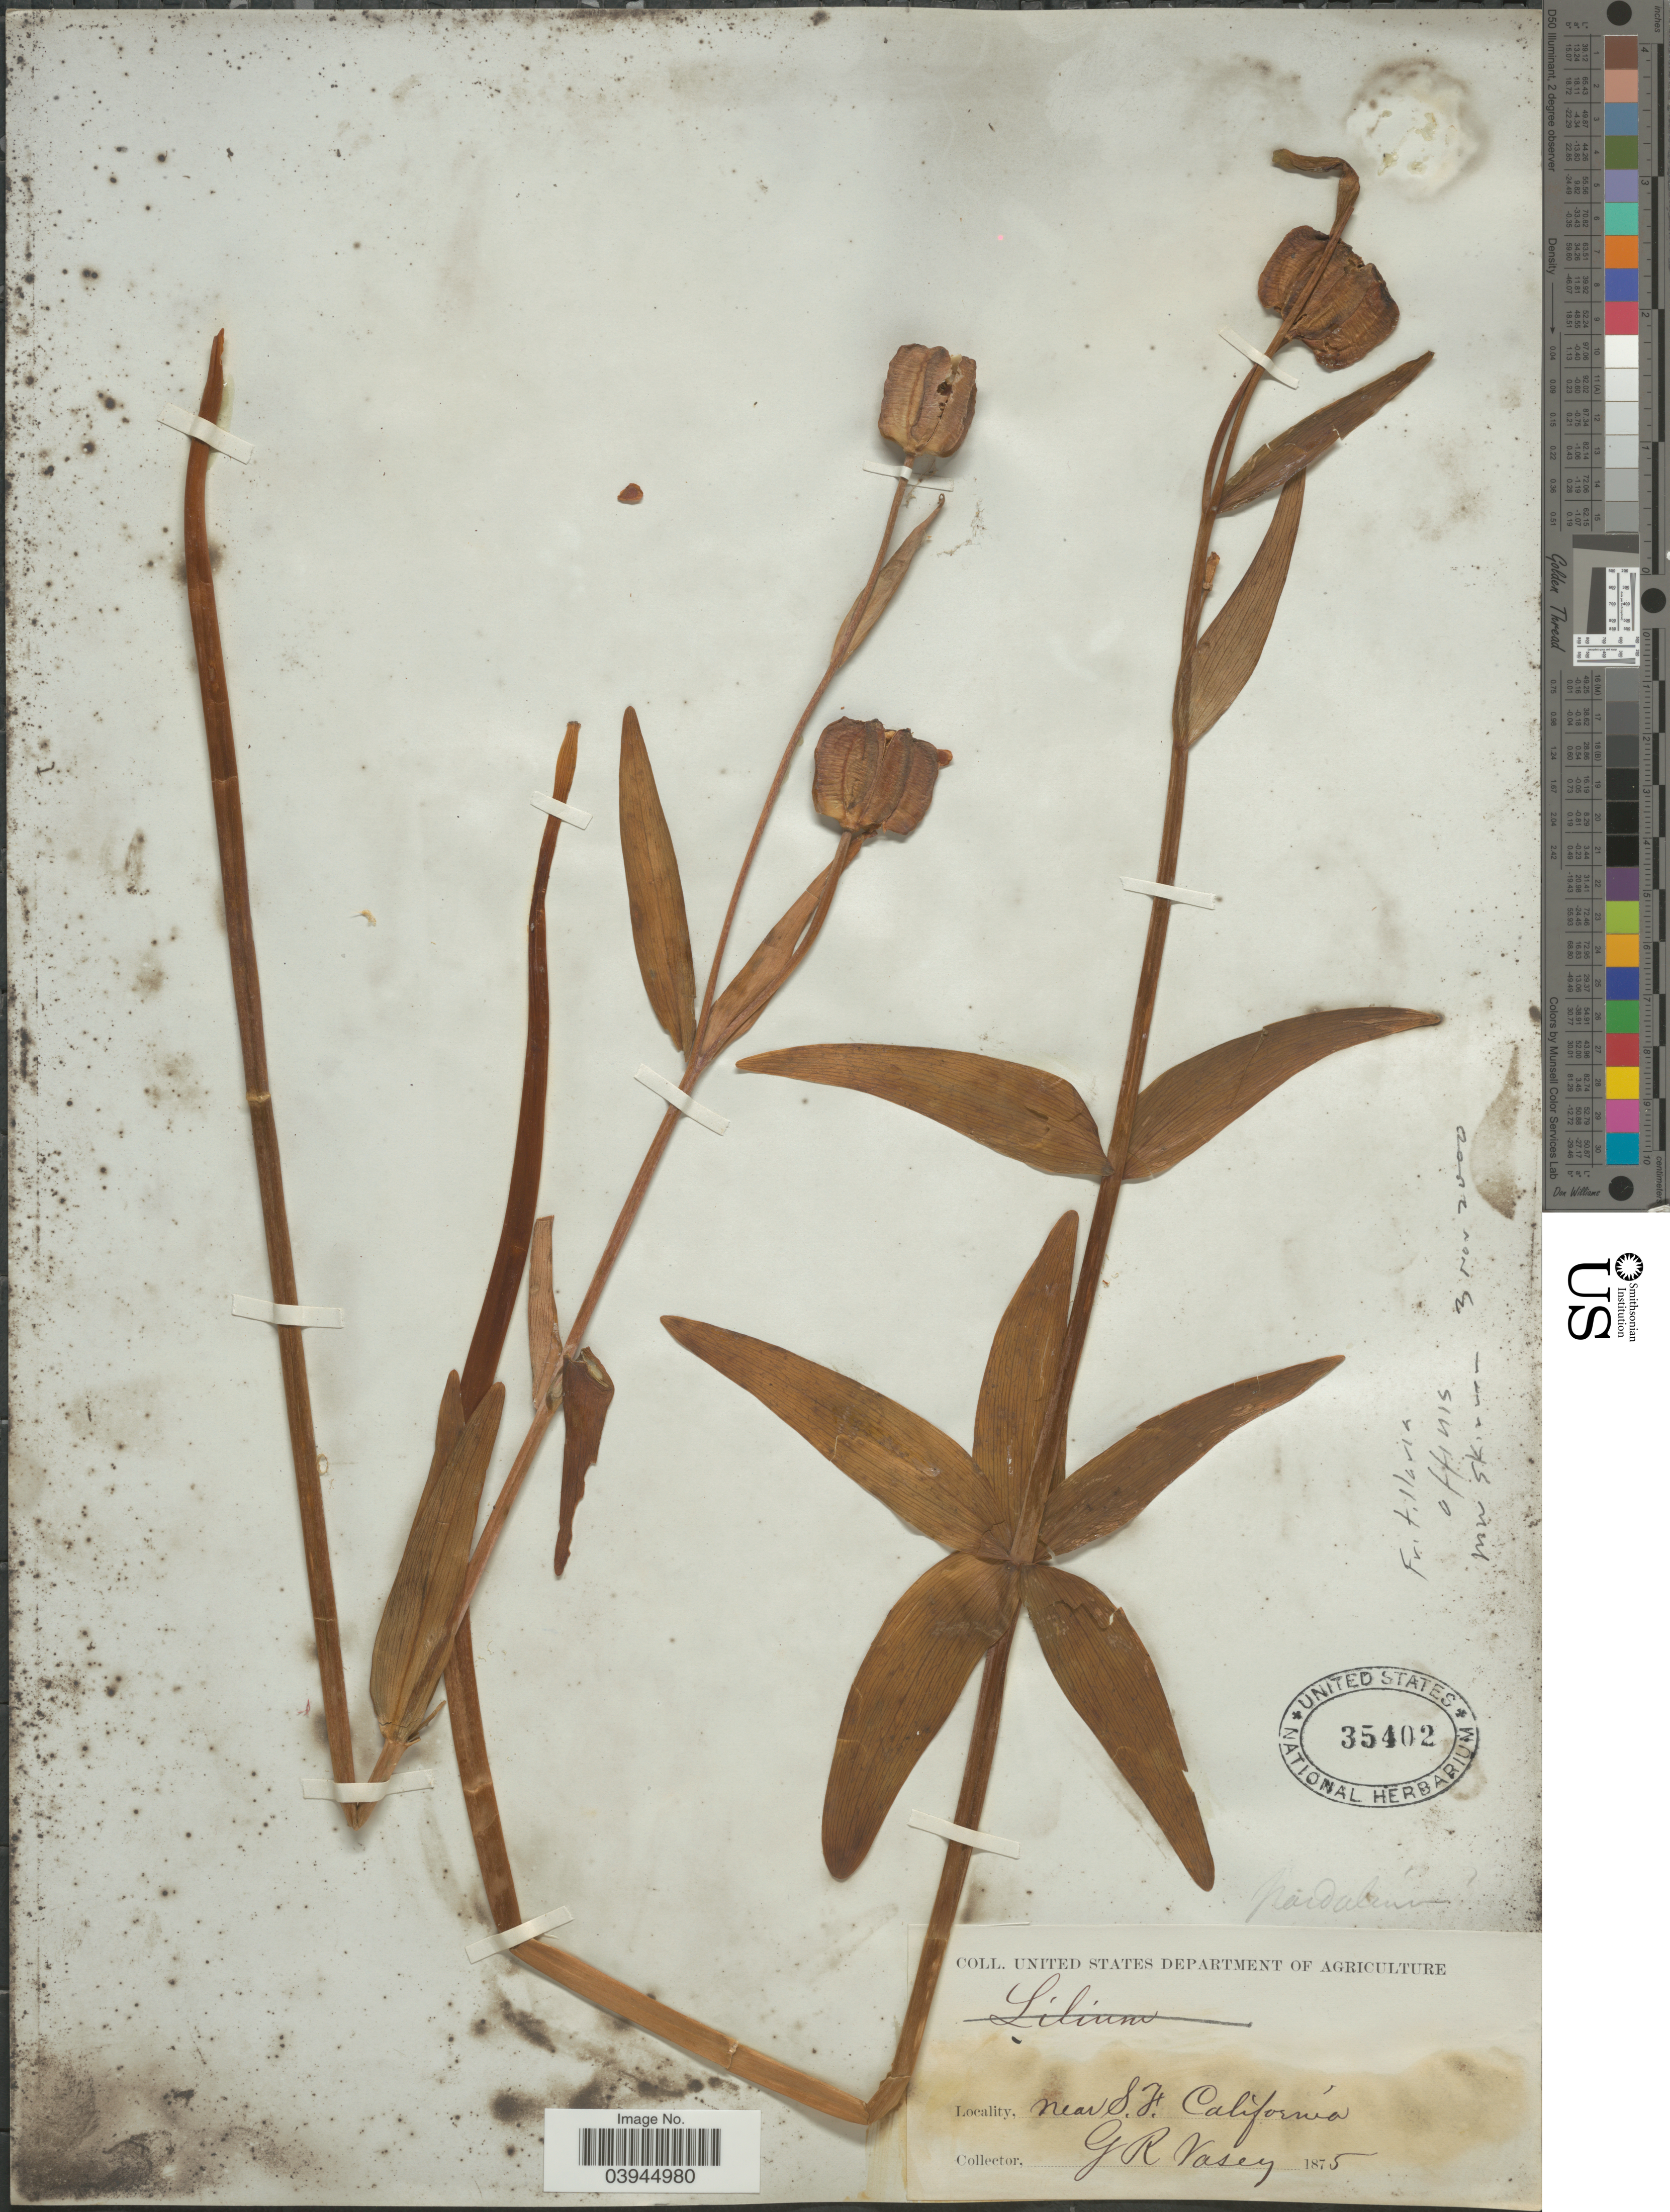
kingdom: Plantae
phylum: Tracheophyta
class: Liliopsida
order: Liliales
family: Liliaceae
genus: Fritillaria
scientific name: Fritillaria affinis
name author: (Schult. & Schult. f.) Sealy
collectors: G. R. Vasey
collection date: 1875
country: United States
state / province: California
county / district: San Francisco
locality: Near S. F.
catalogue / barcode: US 35402